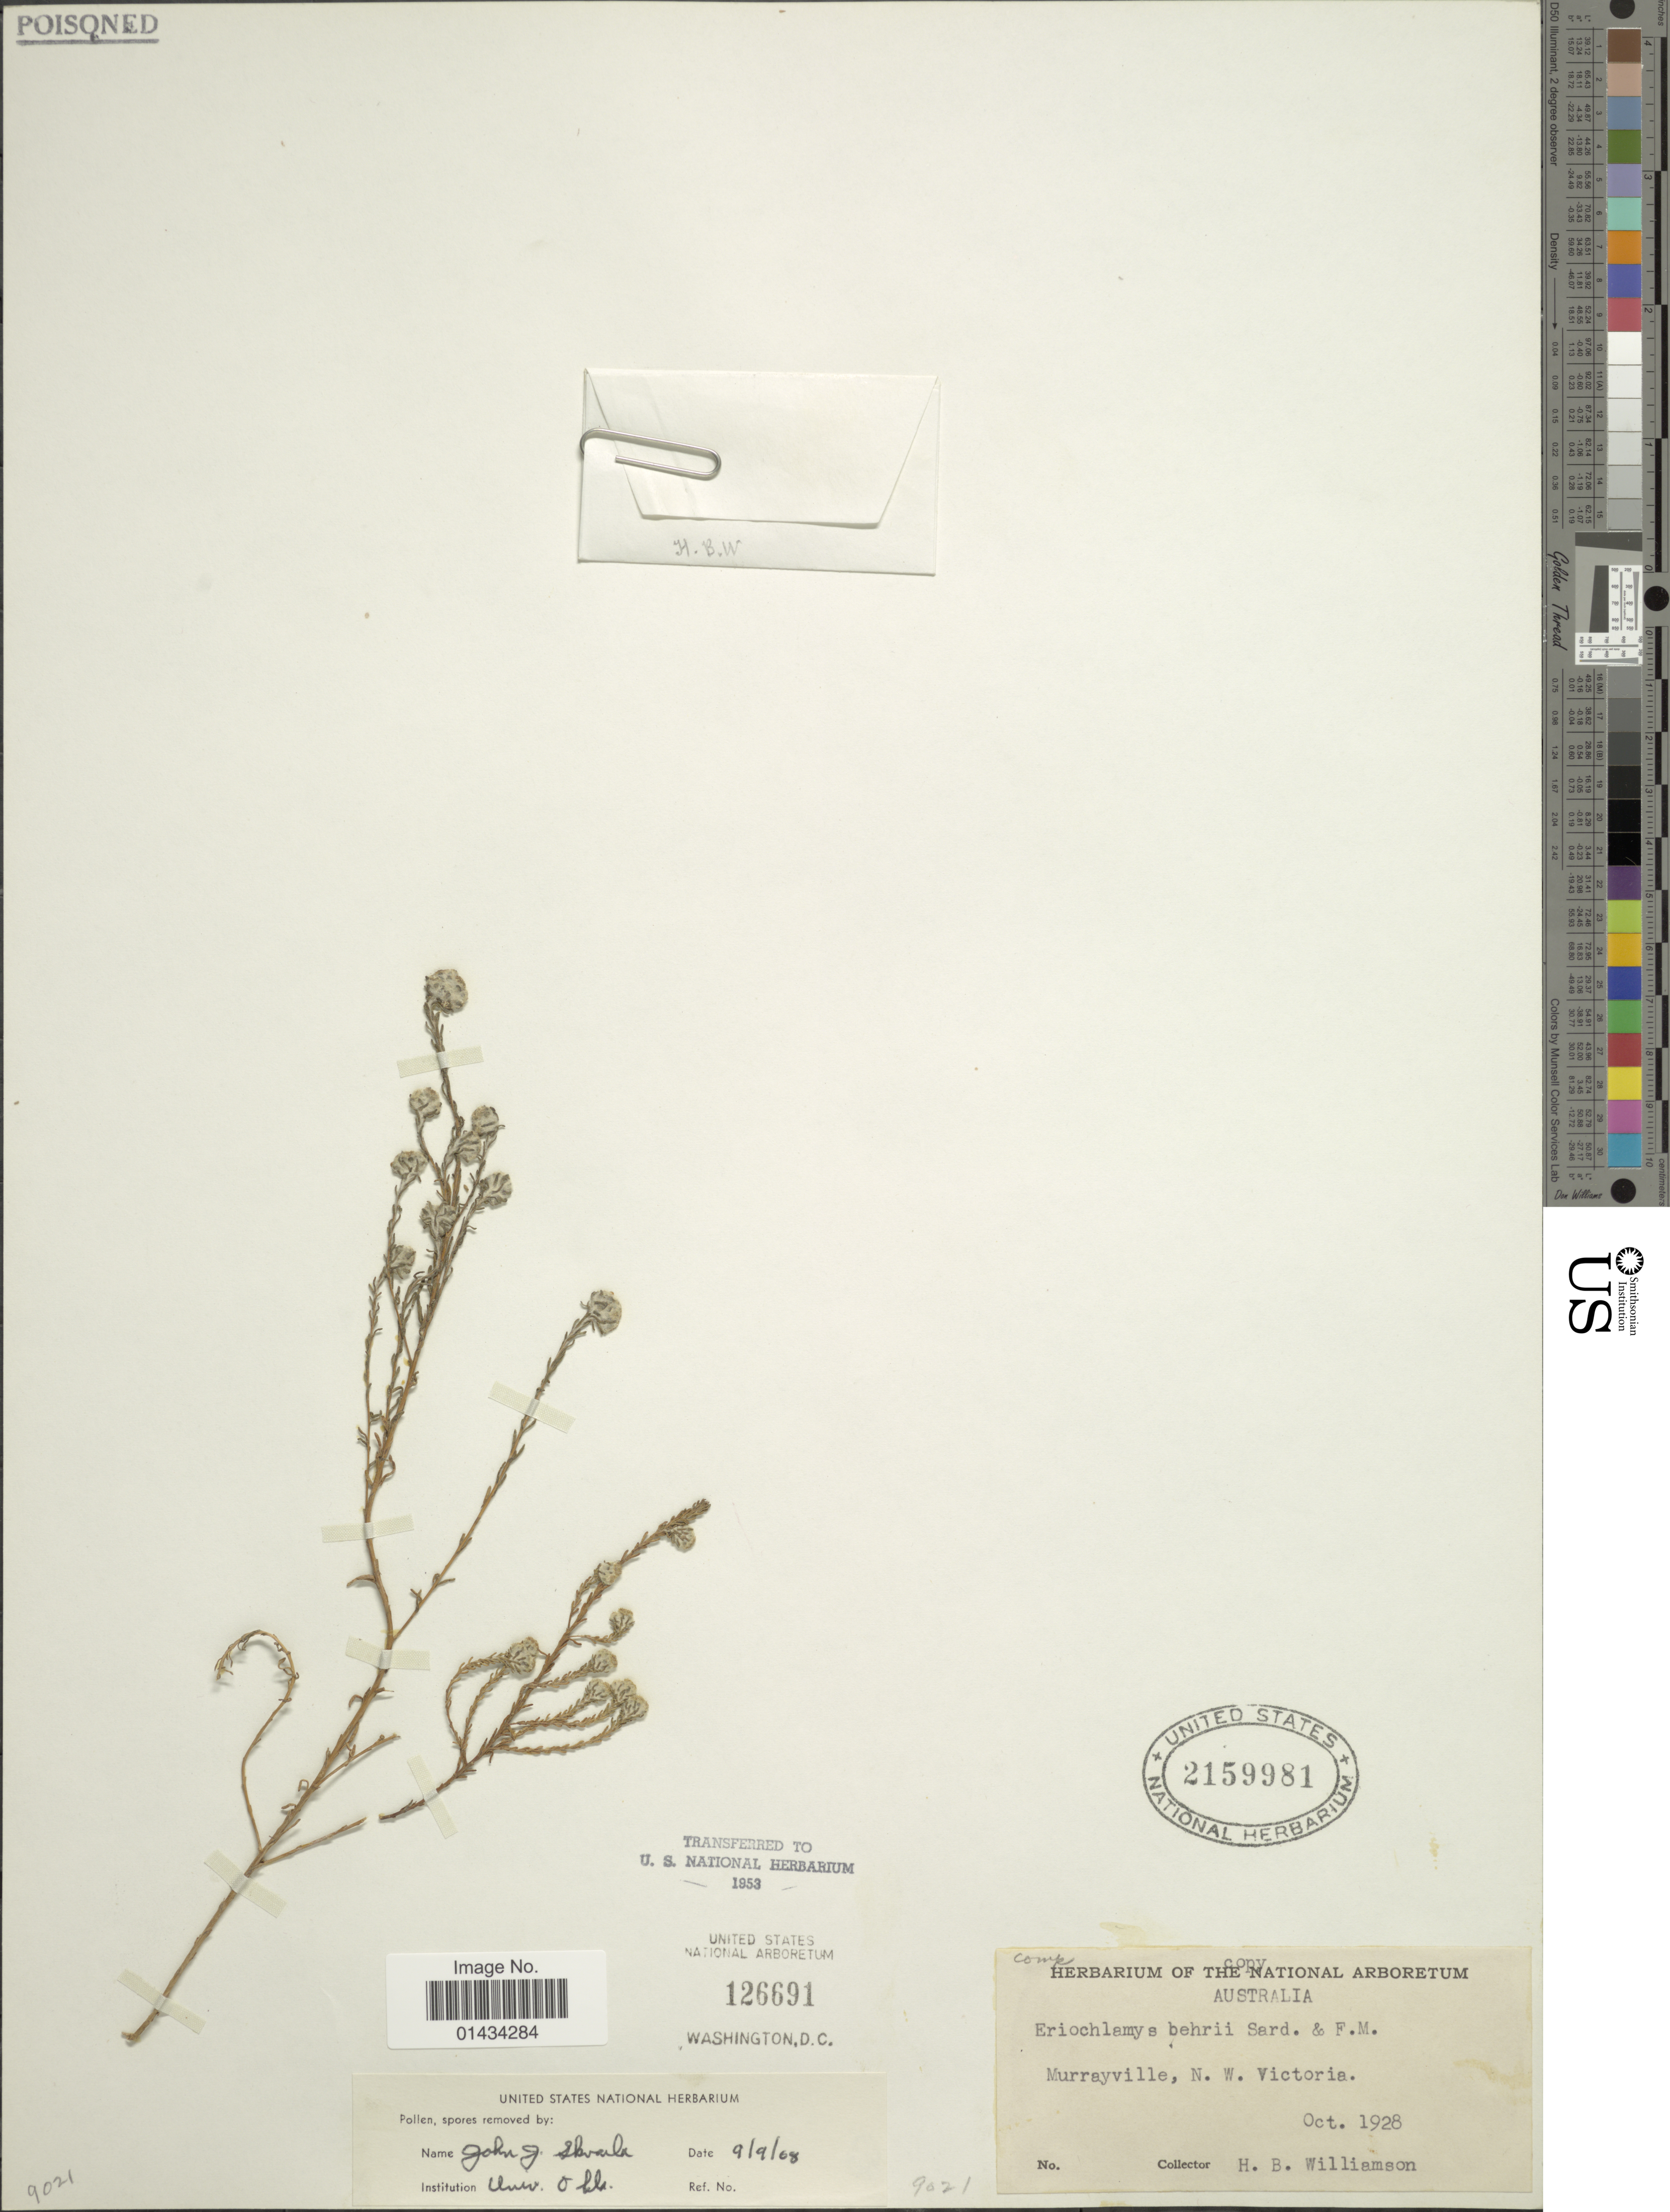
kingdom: Plantae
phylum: Tracheophyta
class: Magnoliopsida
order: Asterales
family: Asteraceae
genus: Eriochlamys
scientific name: Eriochlamys behrii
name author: (F. Muell.) J.H. Willis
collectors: H. Williamson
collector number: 9021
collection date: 1928-10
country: Australia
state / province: Victoria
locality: Murrayville, N.W. Victoria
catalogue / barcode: US 2159981